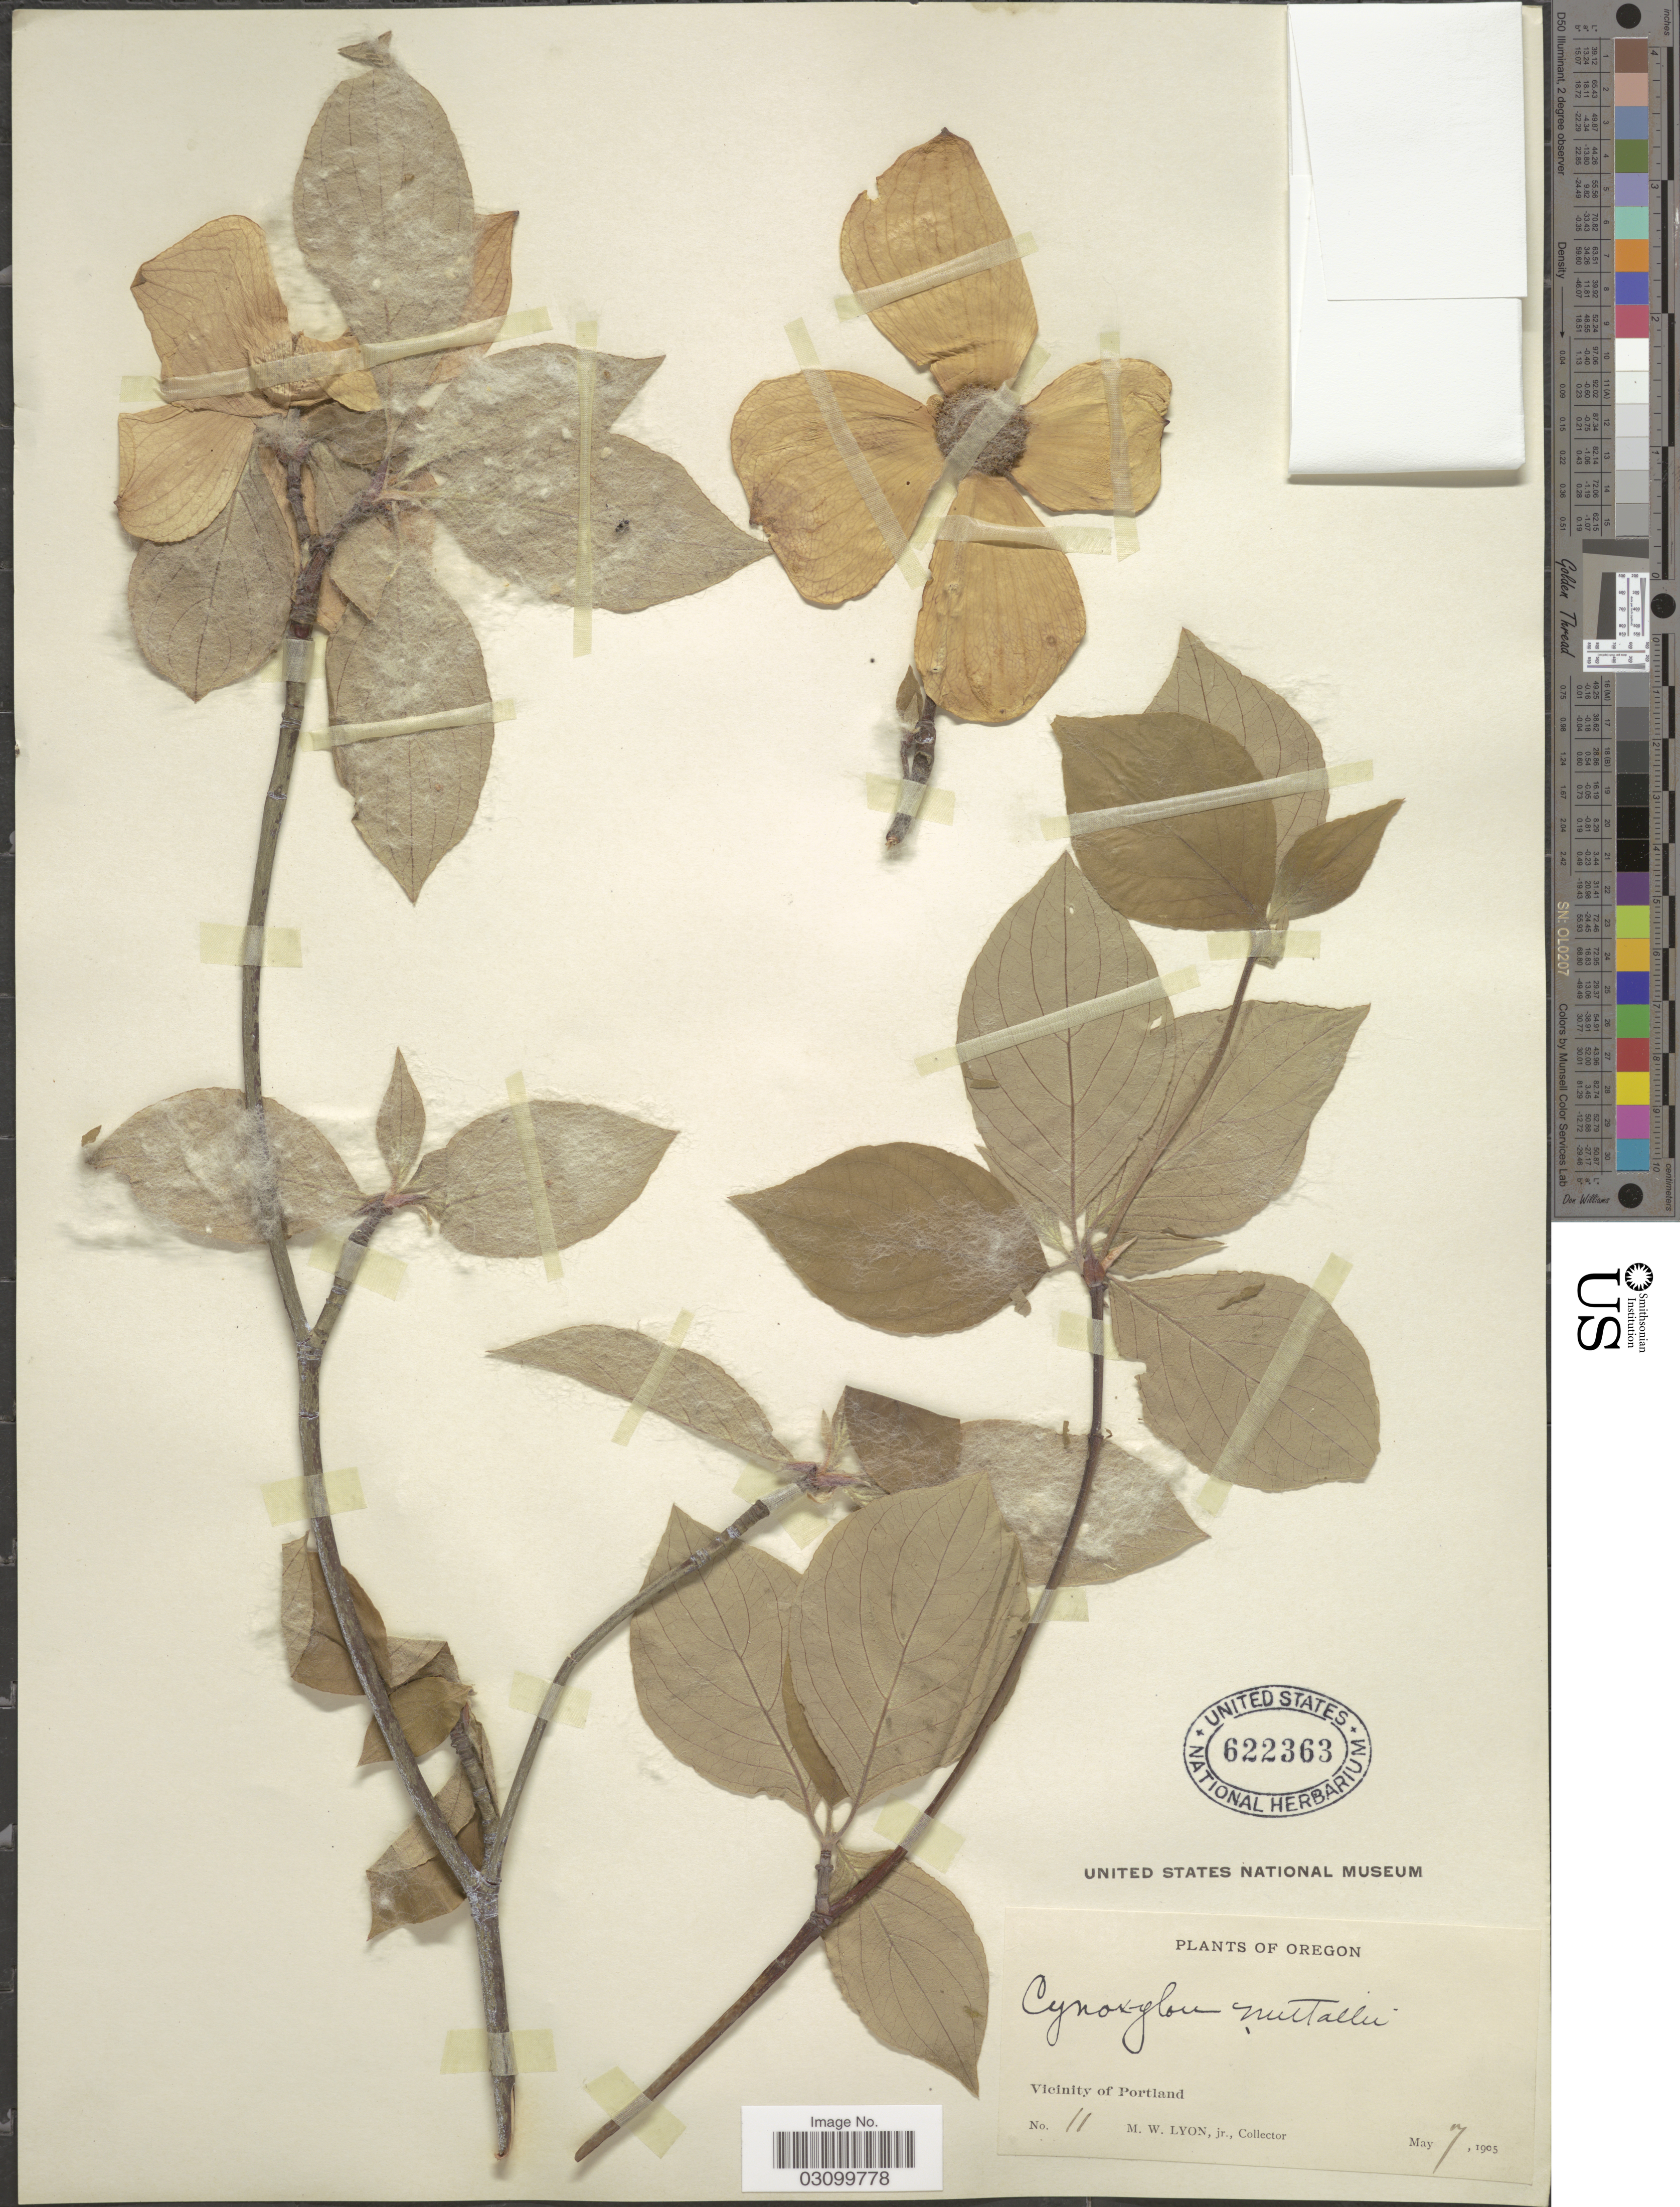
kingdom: Plantae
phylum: Tracheophyta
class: Magnoliopsida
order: Cornales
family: Cornaceae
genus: Cornus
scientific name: Cornus nuttallii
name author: Audubon ex Torr. & A. Gray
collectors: M. W. Lyon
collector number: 11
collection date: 1905-05-07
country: United States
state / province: Oregon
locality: Vicinity of Portland.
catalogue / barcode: US 622363